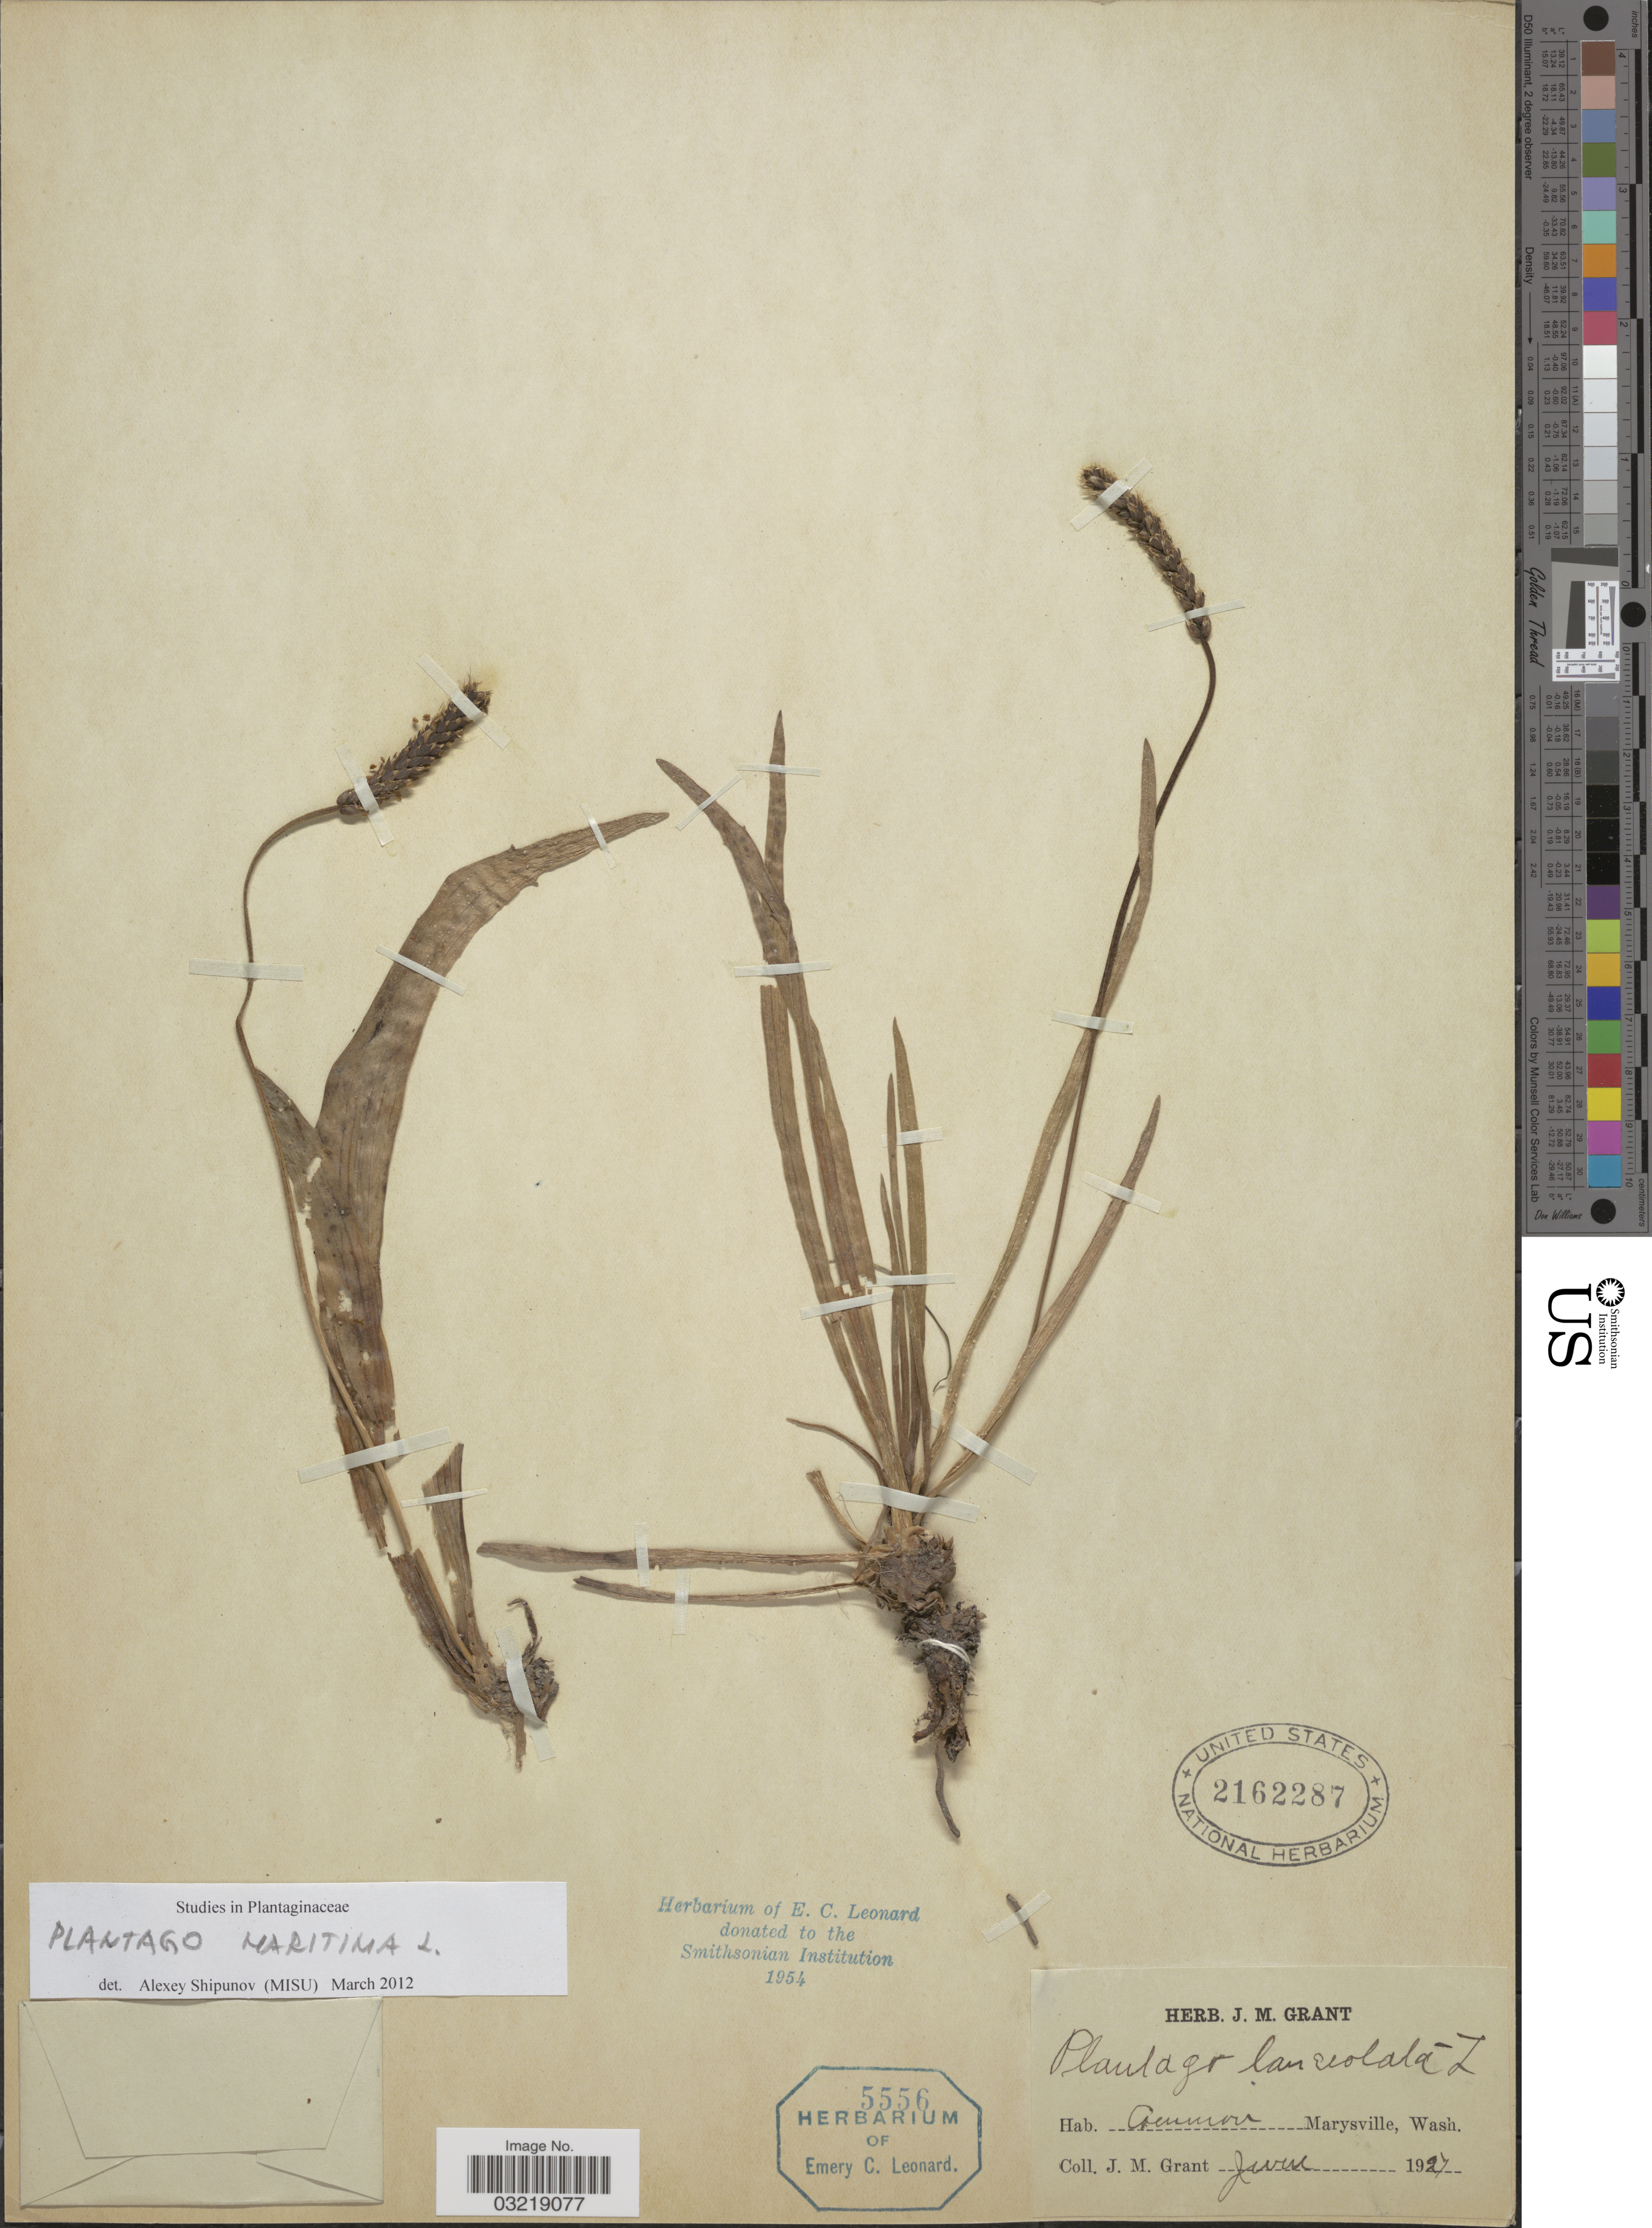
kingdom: Plantae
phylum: Tracheophyta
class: Magnoliopsida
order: Lamiales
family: Plantaginaceae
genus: Plantago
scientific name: Plantago maritima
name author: L.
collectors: J. M. Grant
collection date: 1927-06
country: United States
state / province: Washington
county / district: Snohomish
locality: Marysville.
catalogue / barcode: US 2162287